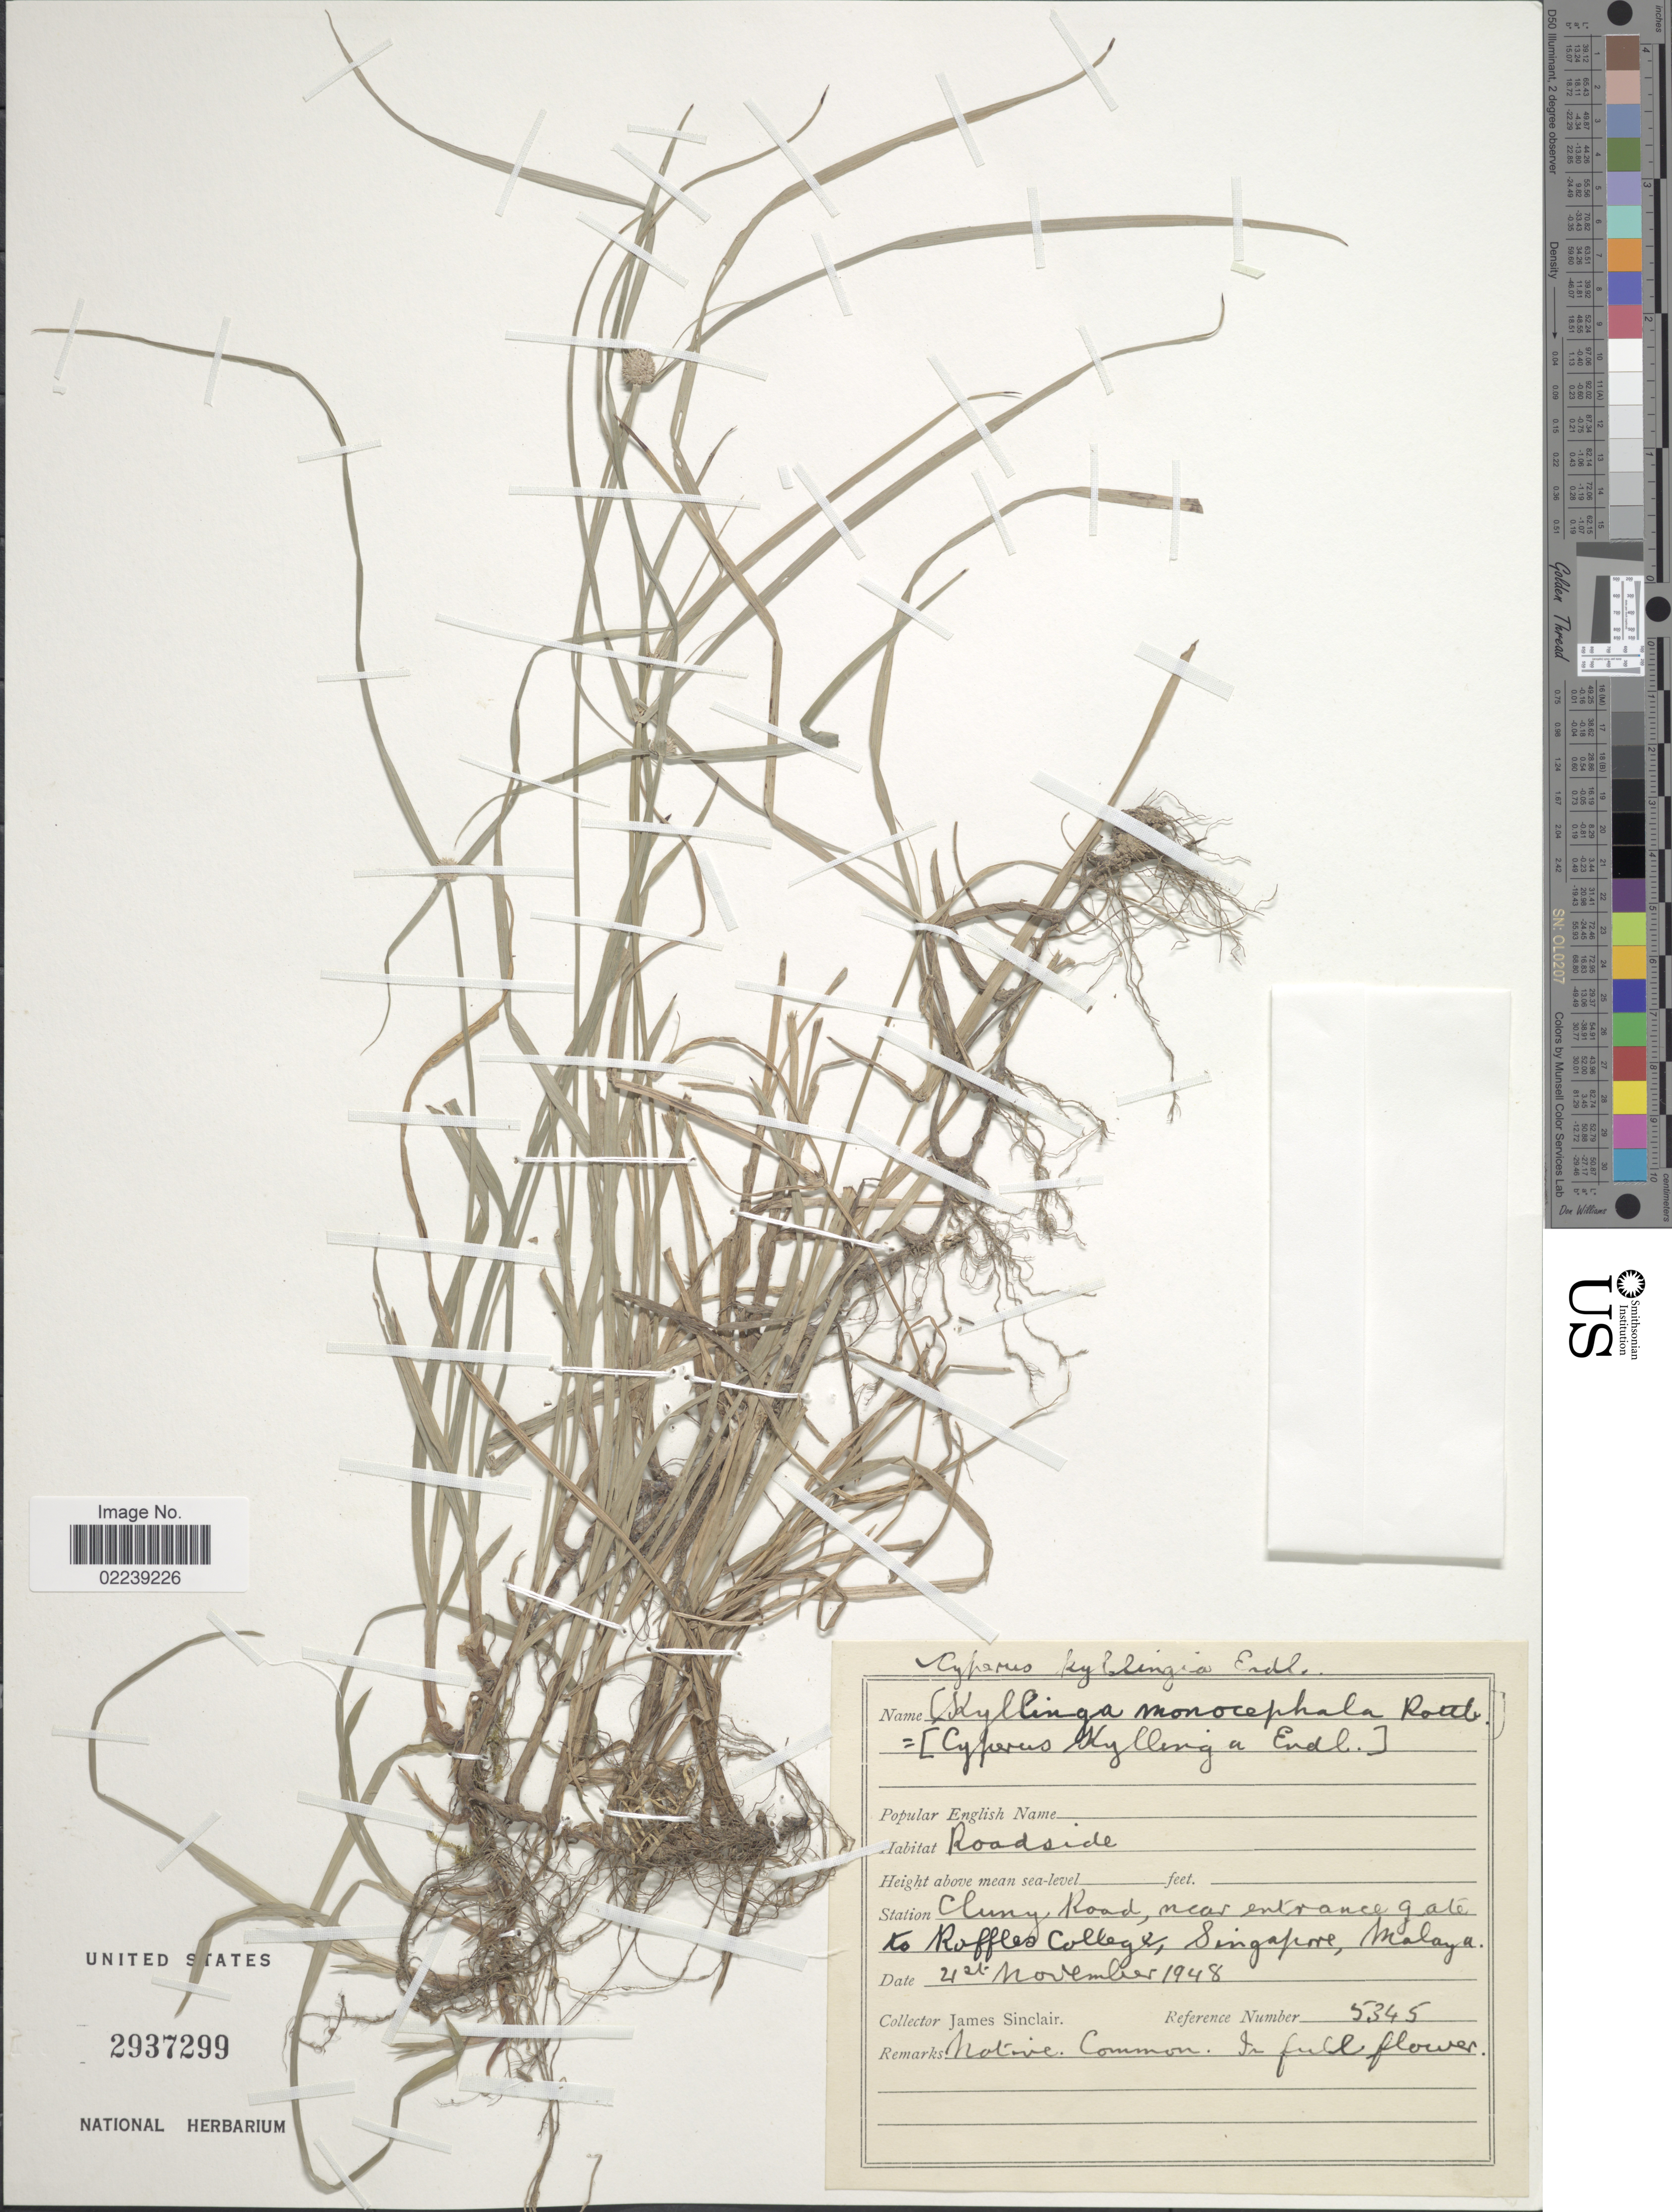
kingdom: Plantae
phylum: Tracheophyta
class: Liliopsida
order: Poales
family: Cyperaceae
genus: Cyperus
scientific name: Cyperus mindorensis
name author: (Steud.) Huygh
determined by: Strong, M. T., (US), Smithsonian Institution - National Museum of Natural History (UNITED STATES)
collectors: J. Sinclair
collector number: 5345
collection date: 1948-11-21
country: Singapore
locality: Cluny Road, near entrance gate to Raffles College, Singapore, Malaya.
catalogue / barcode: US 2937299